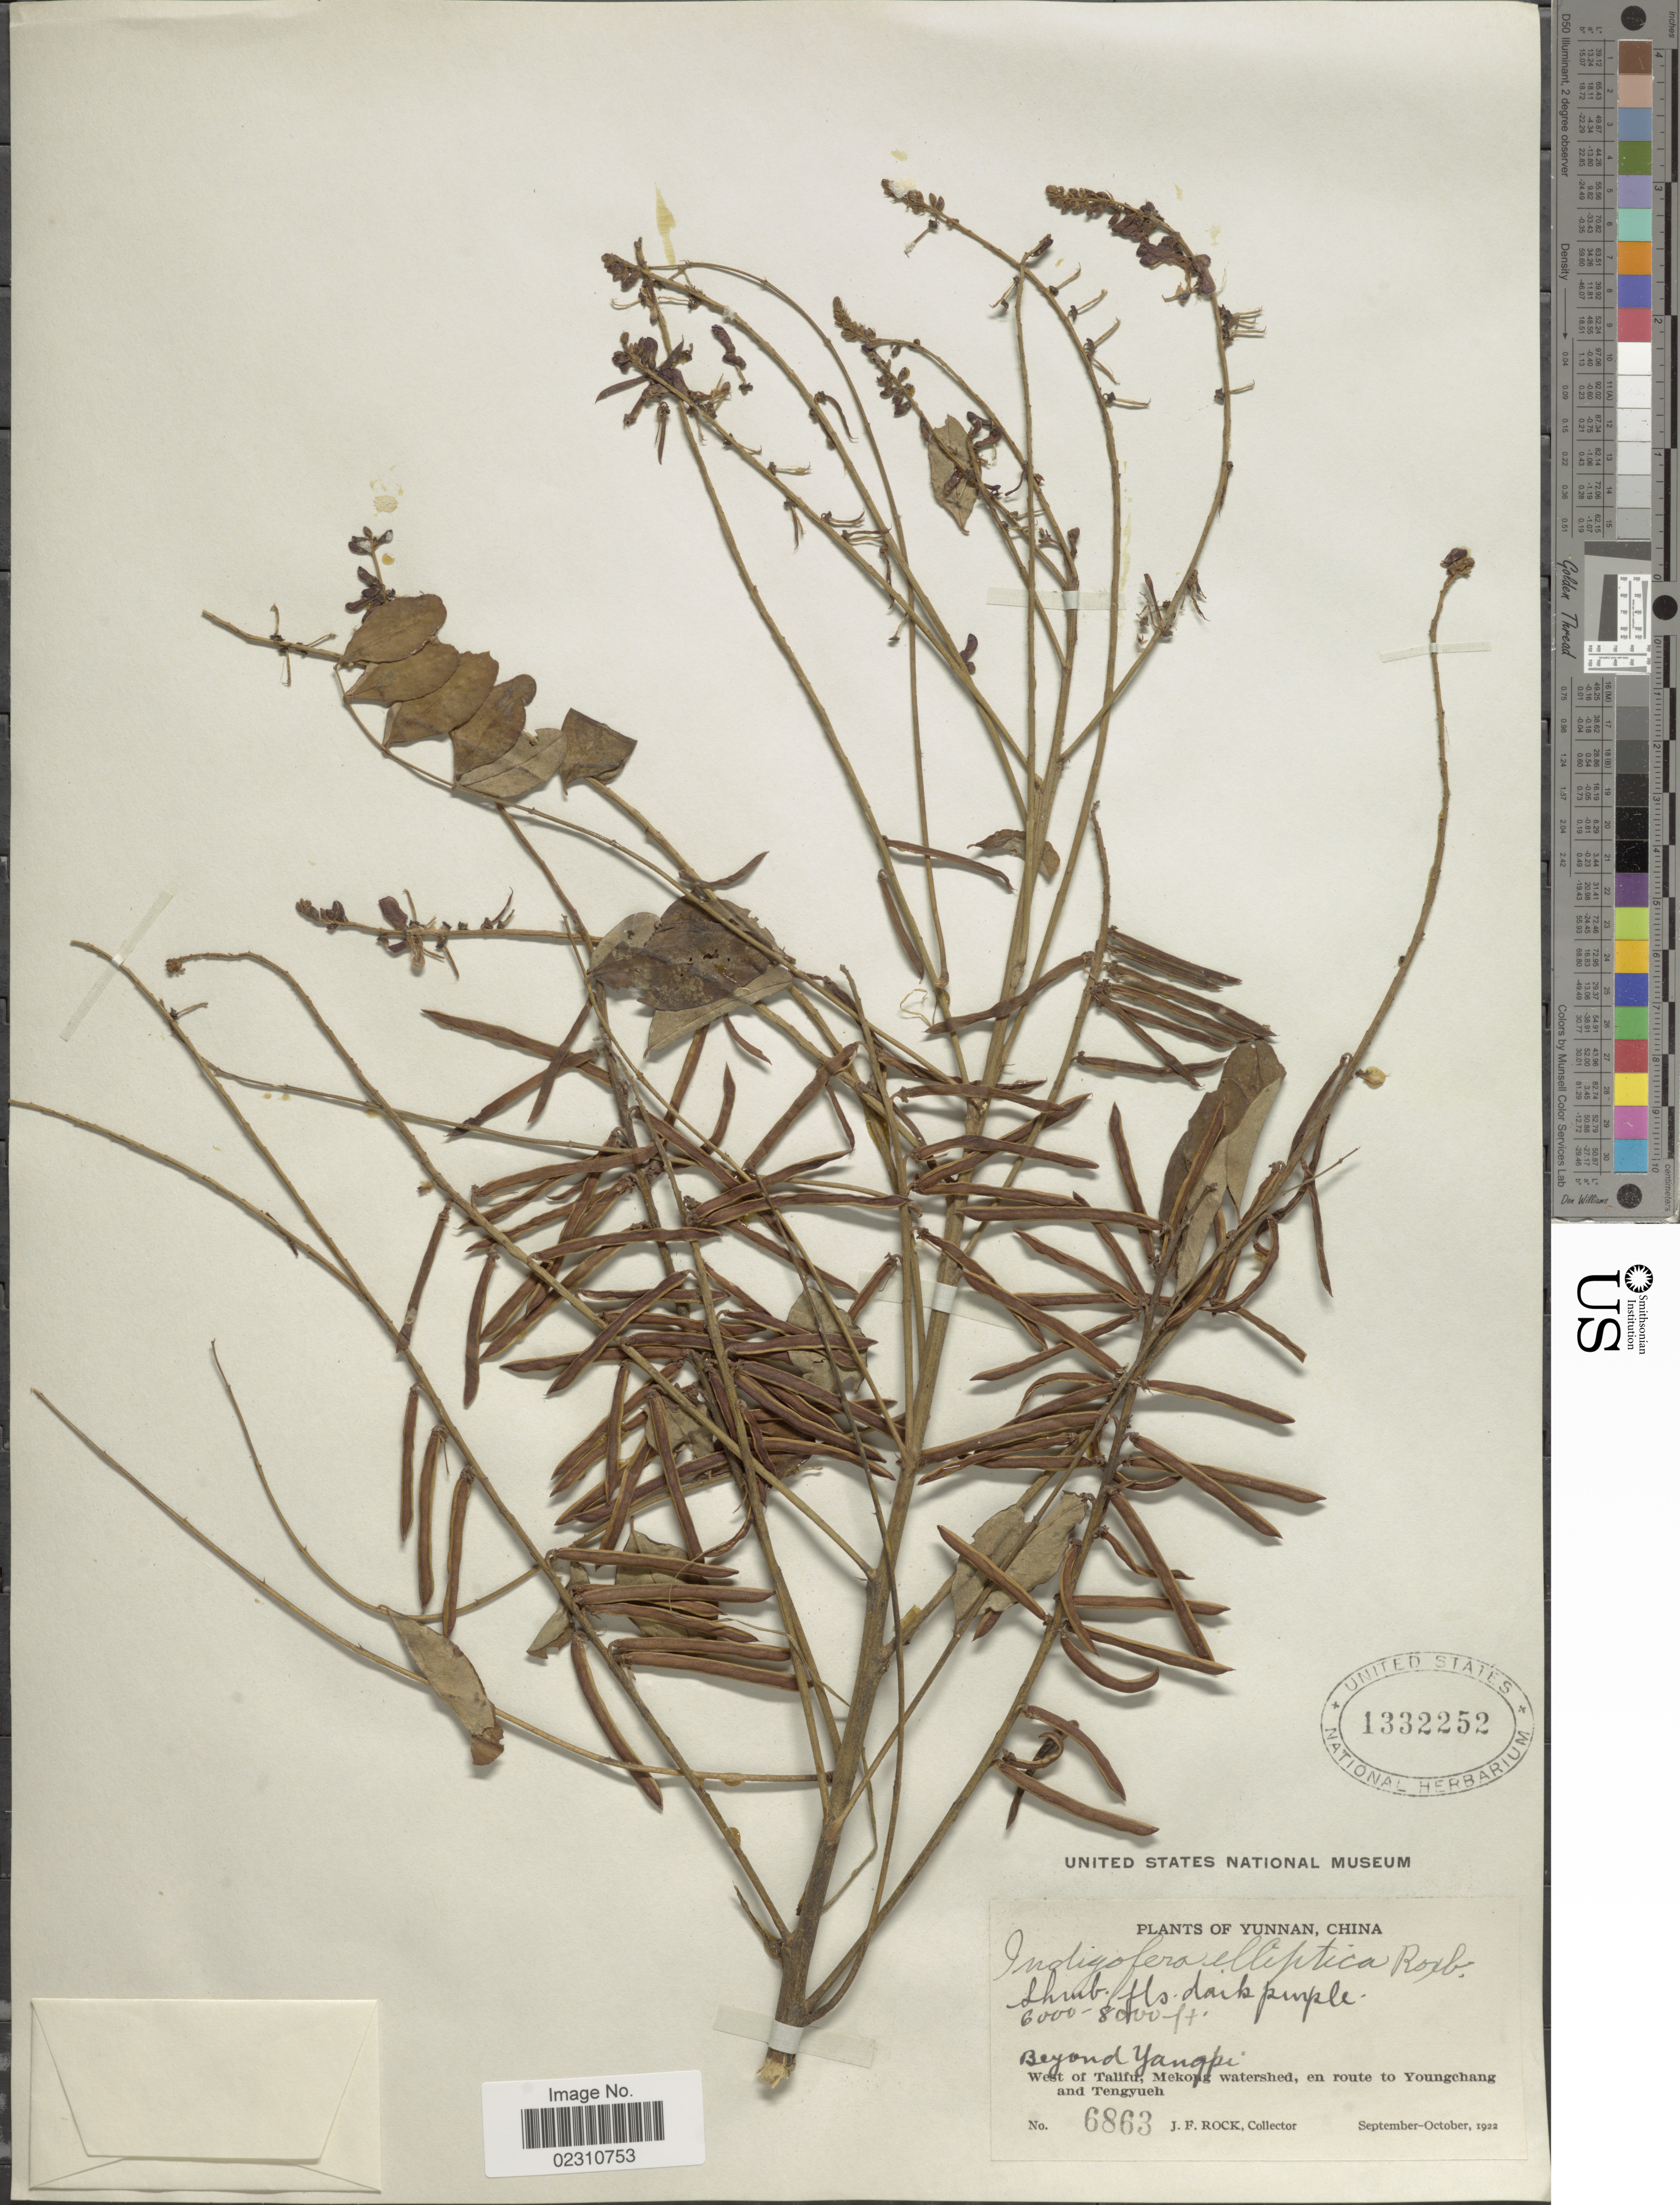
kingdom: Plantae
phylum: Tracheophyta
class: Magnoliopsida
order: Fabales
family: Fabaceae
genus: Indigofera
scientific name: Indigofera cassioides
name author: Röttler ex DC.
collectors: J. Rock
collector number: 6863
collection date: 1922-09/1922-10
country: China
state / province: Yunnan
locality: Yunnan, China. West of Talifu, Mekong watershed, en route to Youngchang and Tengyueh.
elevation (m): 1829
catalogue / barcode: US 1332252